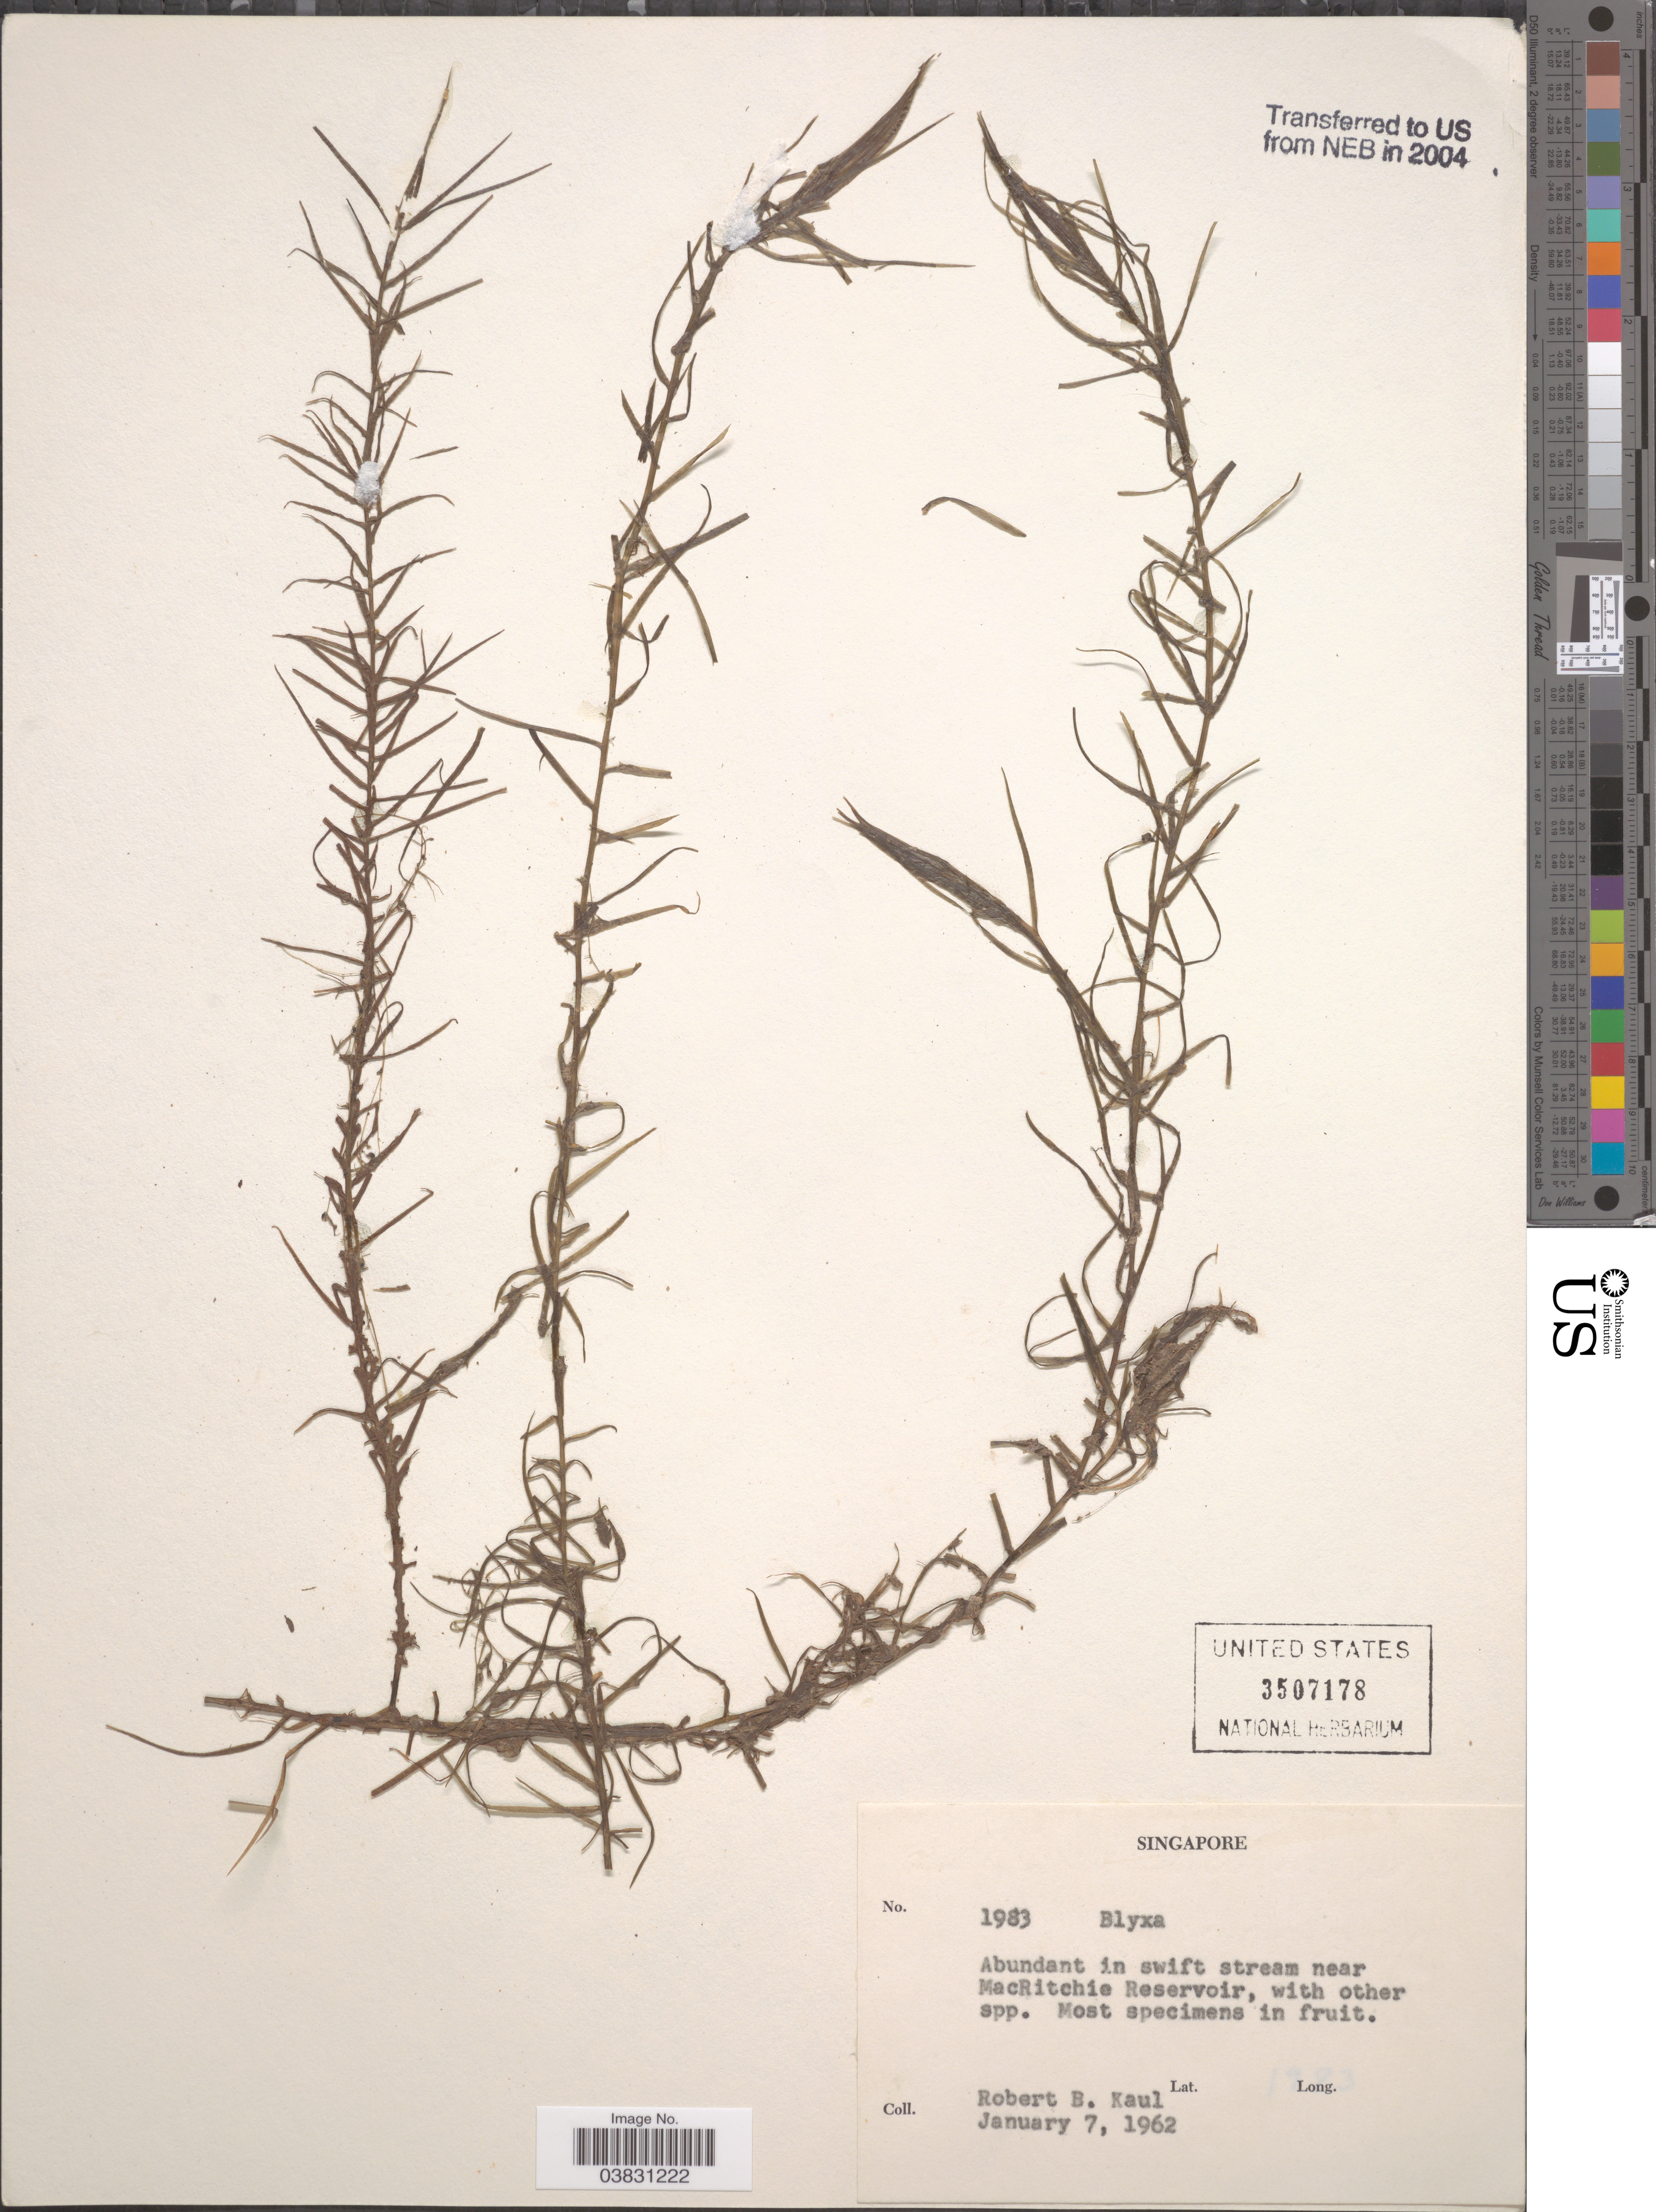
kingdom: Plantae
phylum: Tracheophyta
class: Liliopsida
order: Alismatales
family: Hydrocharitaceae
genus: Blyxa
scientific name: Blyxa sp.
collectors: R. Kaul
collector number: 1983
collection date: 1962-01-07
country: Singapore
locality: Abundant in swift stream near MacRitchie Reservoir.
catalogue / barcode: US 3507178